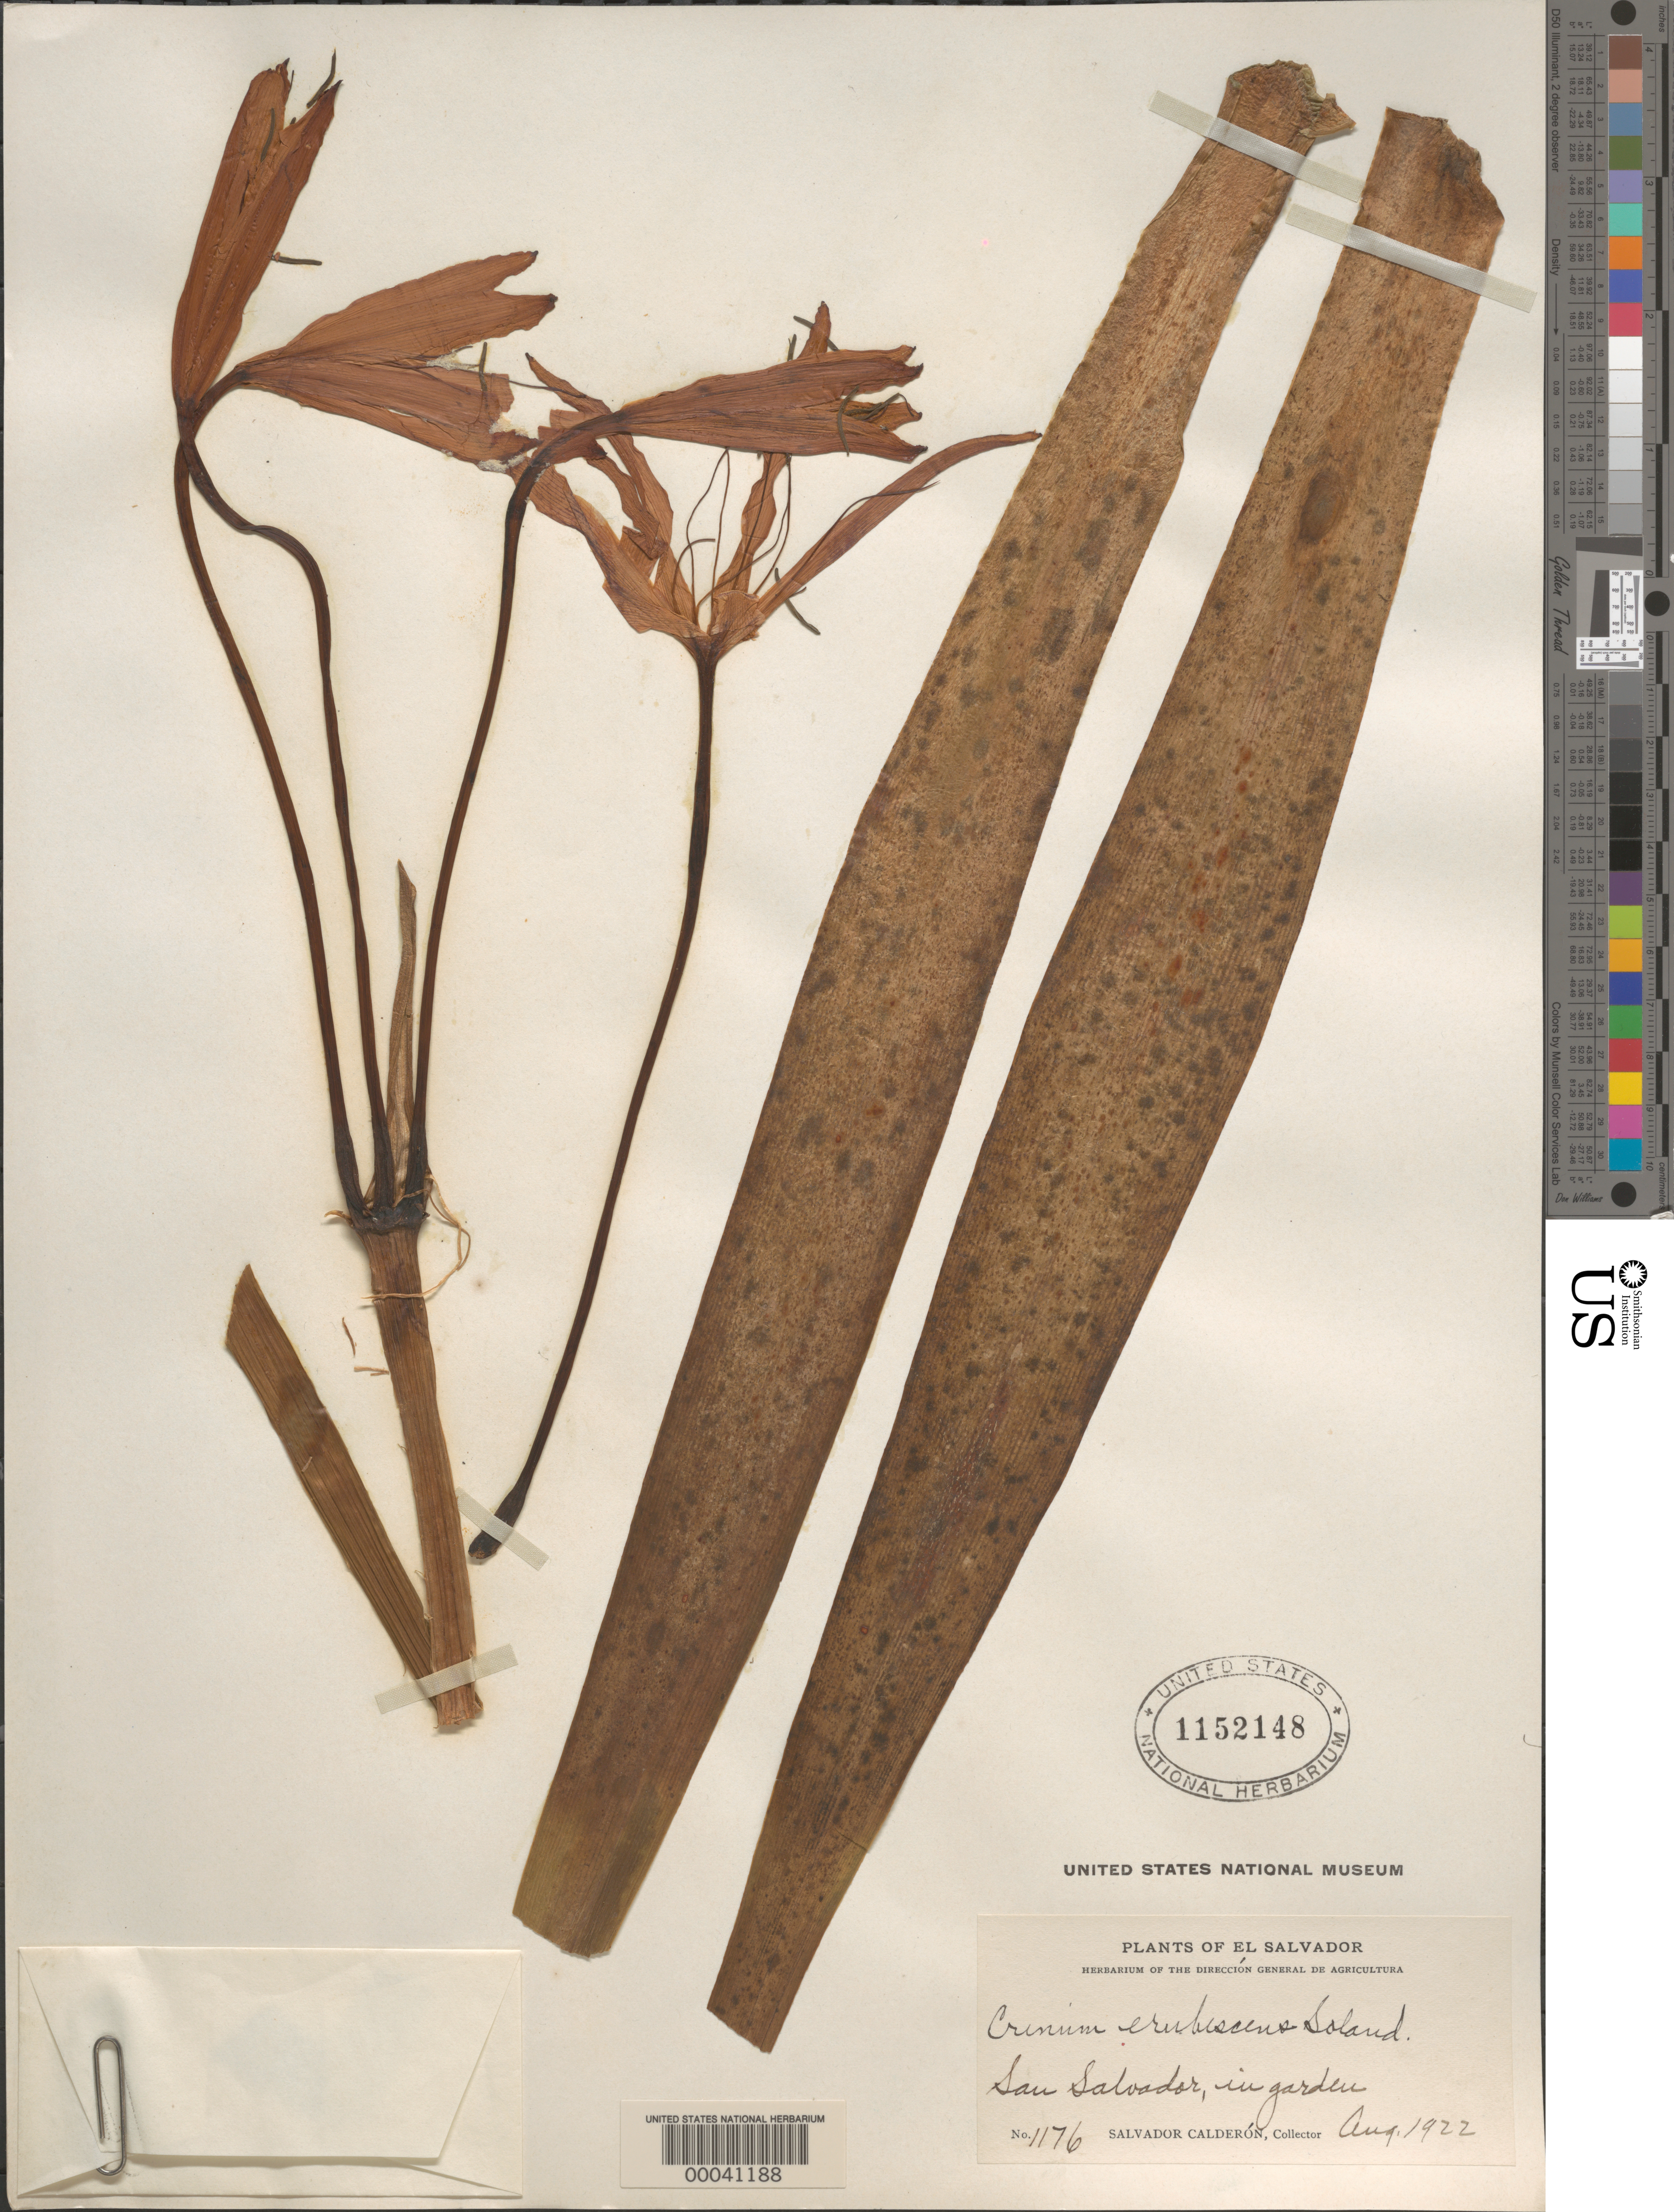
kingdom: Plantae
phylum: Tracheophyta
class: Liliopsida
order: Asparagales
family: Amaryllidaceae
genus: Crinum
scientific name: Crinum erubescens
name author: Aiton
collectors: S. Calderón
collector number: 1176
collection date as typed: Aug 1922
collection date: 1922-08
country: El Salvador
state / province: San Salvador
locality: San salvador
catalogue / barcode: US 1152148